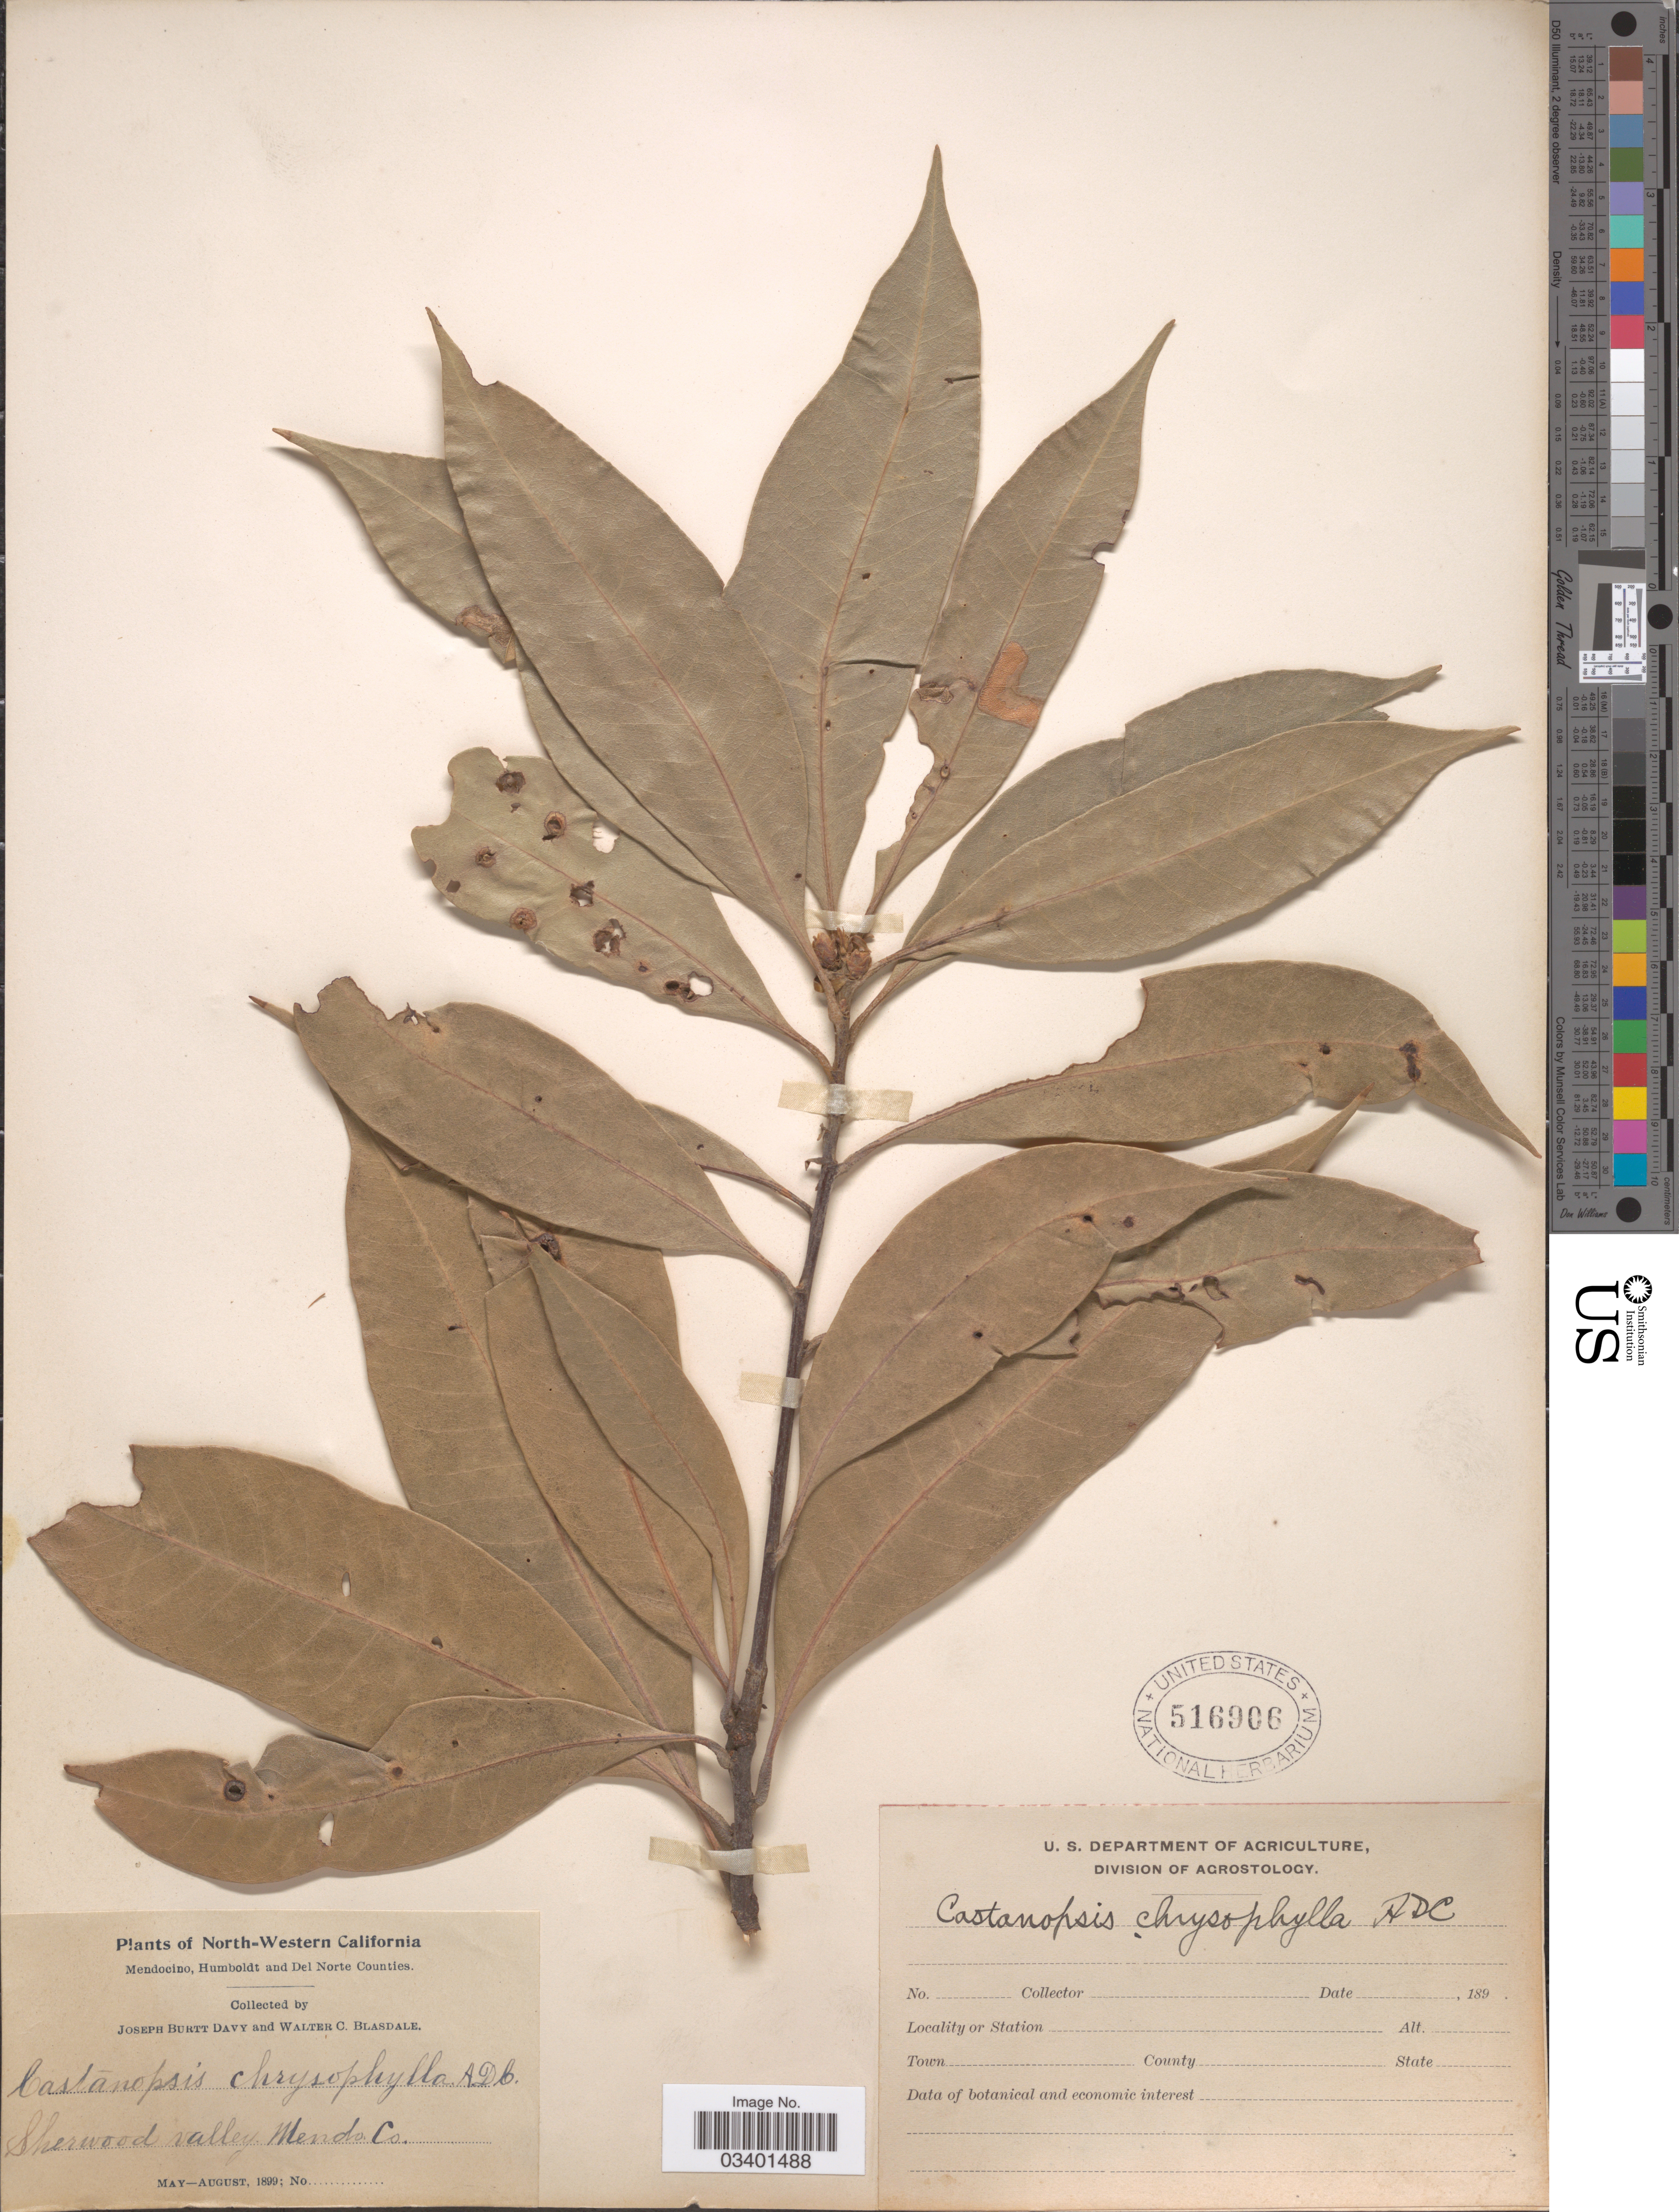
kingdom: Plantae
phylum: Tracheophyta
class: Magnoliopsida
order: Fagales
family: Fagaceae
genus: Chrysolepis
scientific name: Chrysolepis chrysophylla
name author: (Douglas ex Hook.) Hjelmq.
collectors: J. Burtt Davy & W. Blasdale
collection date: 1899-05/1899-08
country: United States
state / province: California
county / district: Mendocino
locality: North-western California. Sherwood valley. Mendo Co.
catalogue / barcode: US 516906